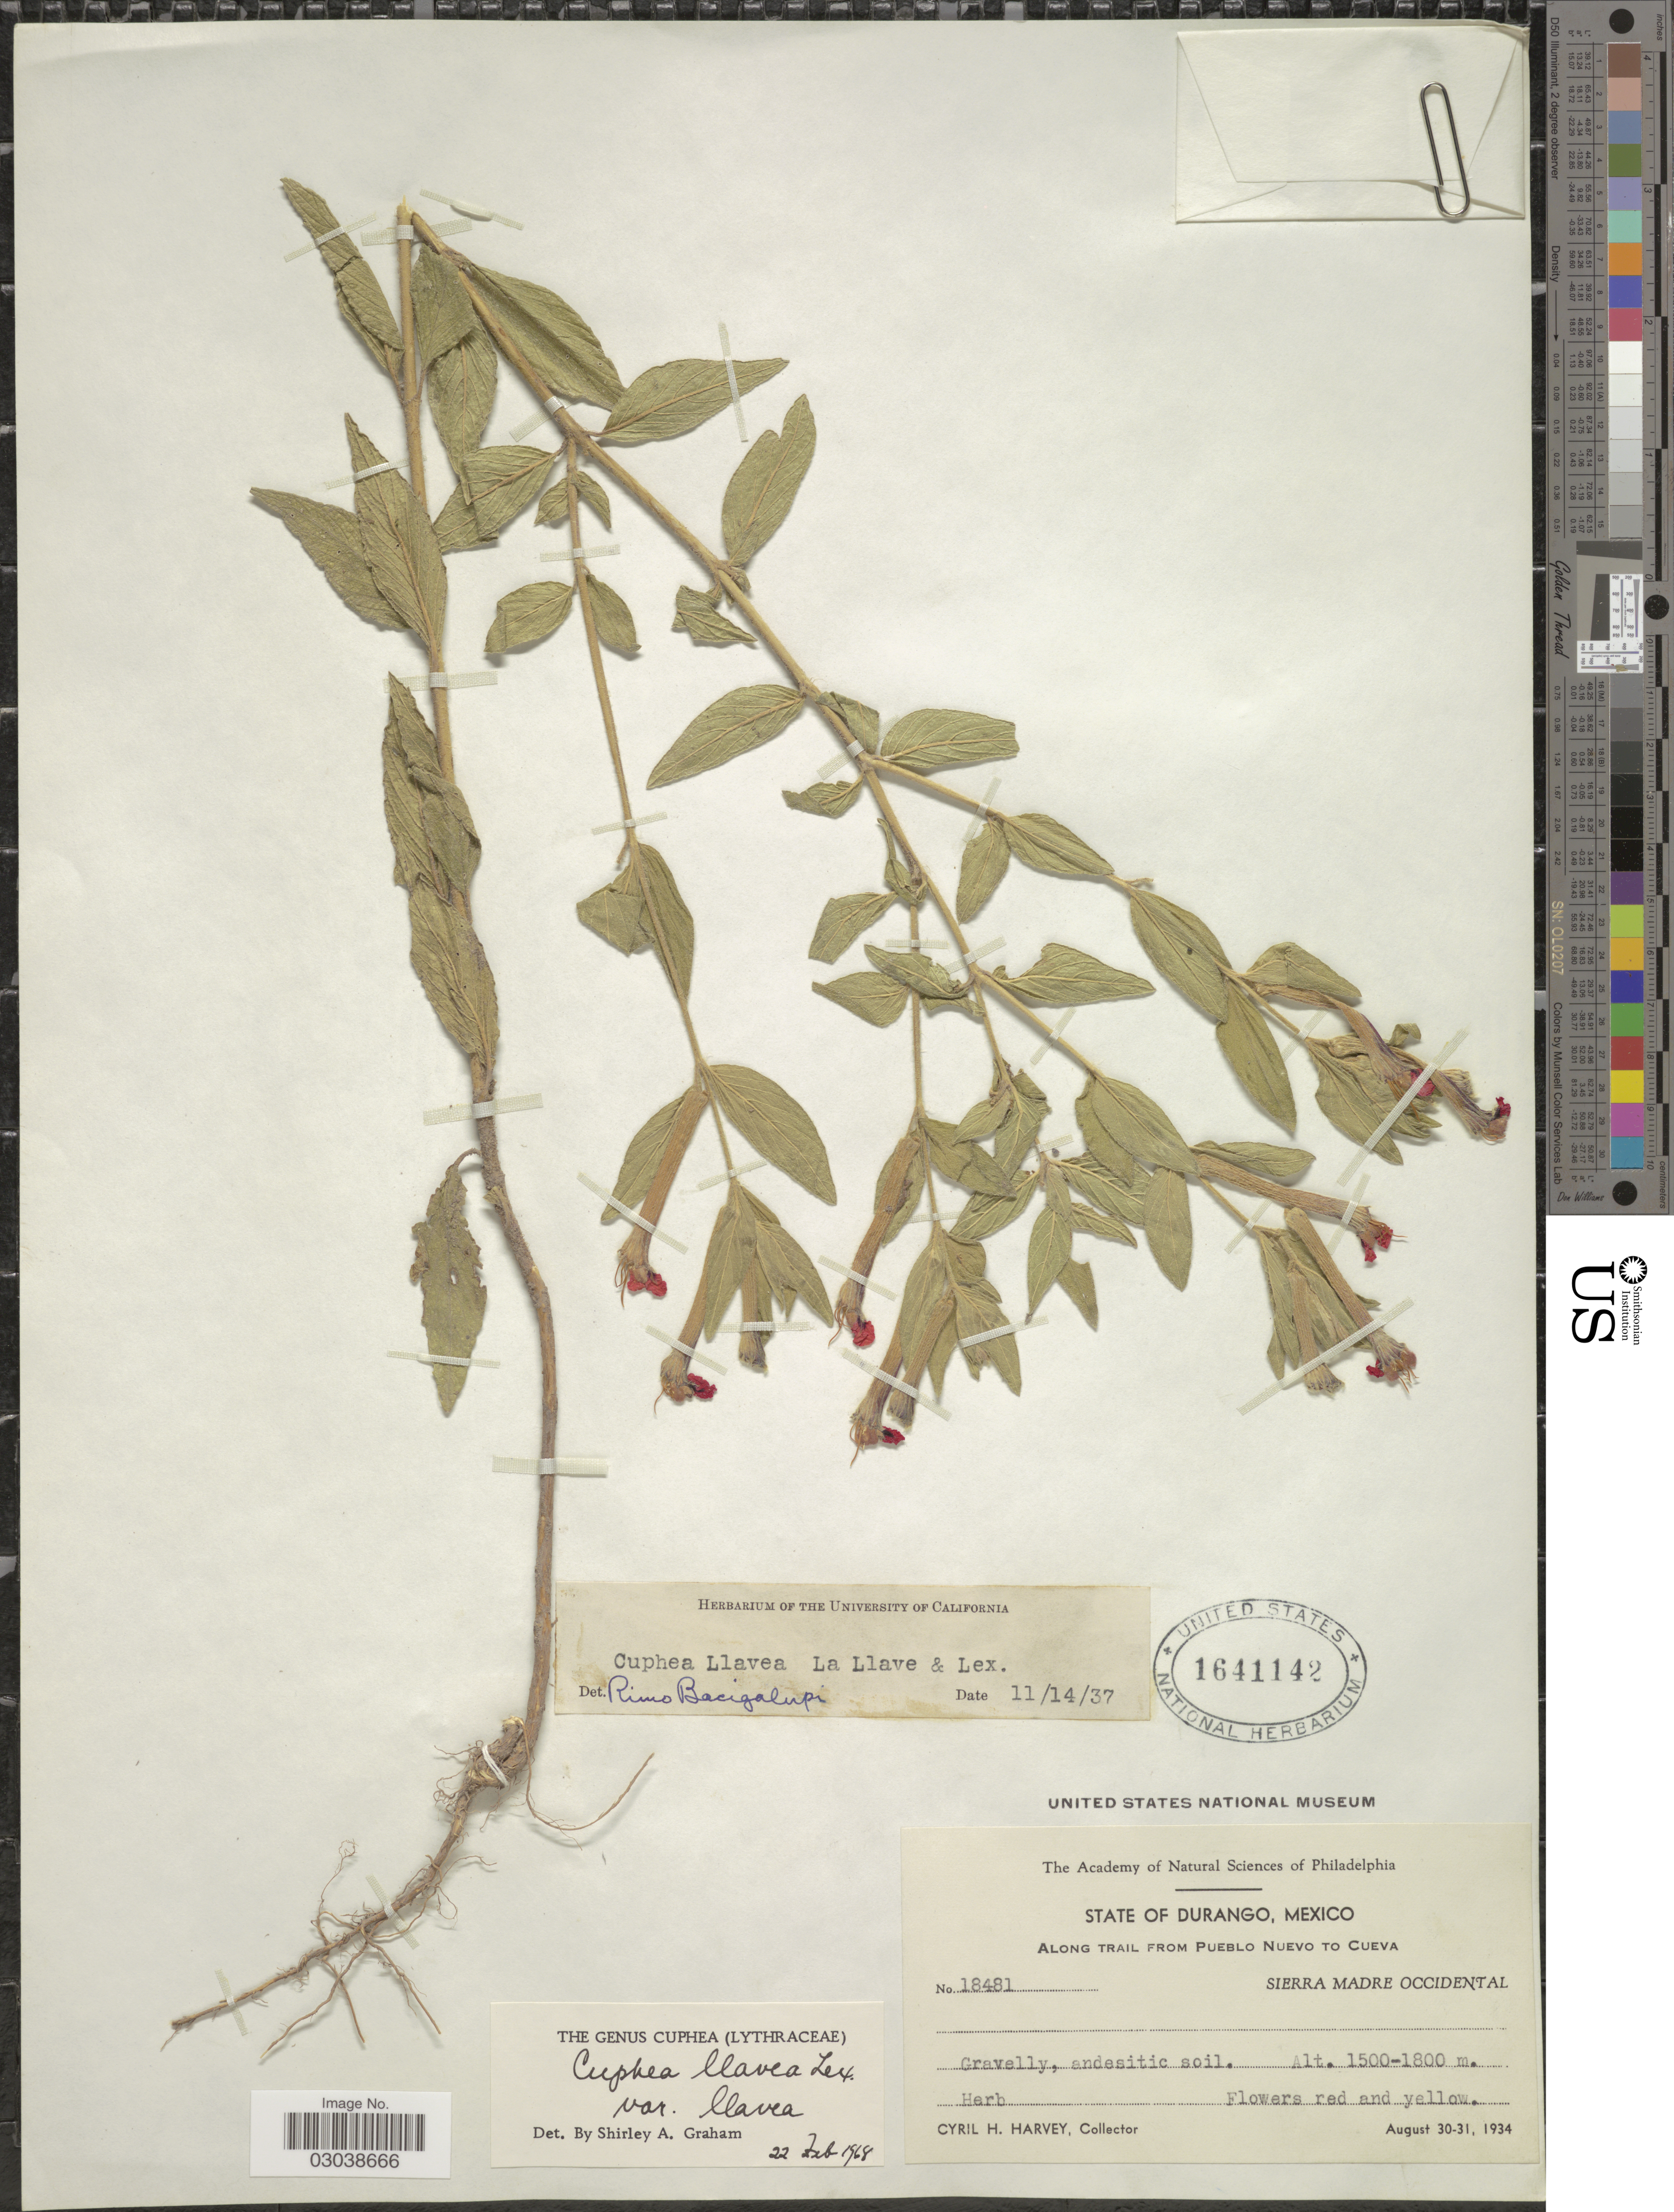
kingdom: Plantae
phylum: Tracheophyta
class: Magnoliopsida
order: Myrtales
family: Lythraceae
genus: Cuphea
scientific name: Cuphea llavea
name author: Lex.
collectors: C. H. Harvey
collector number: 18481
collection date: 1934-08-30/1934-08-31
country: Mexico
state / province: Durango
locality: Along Trail from Pueblo Nuevo to Cueva, Sierra Madre Occidental.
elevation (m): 1500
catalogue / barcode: US 1641142